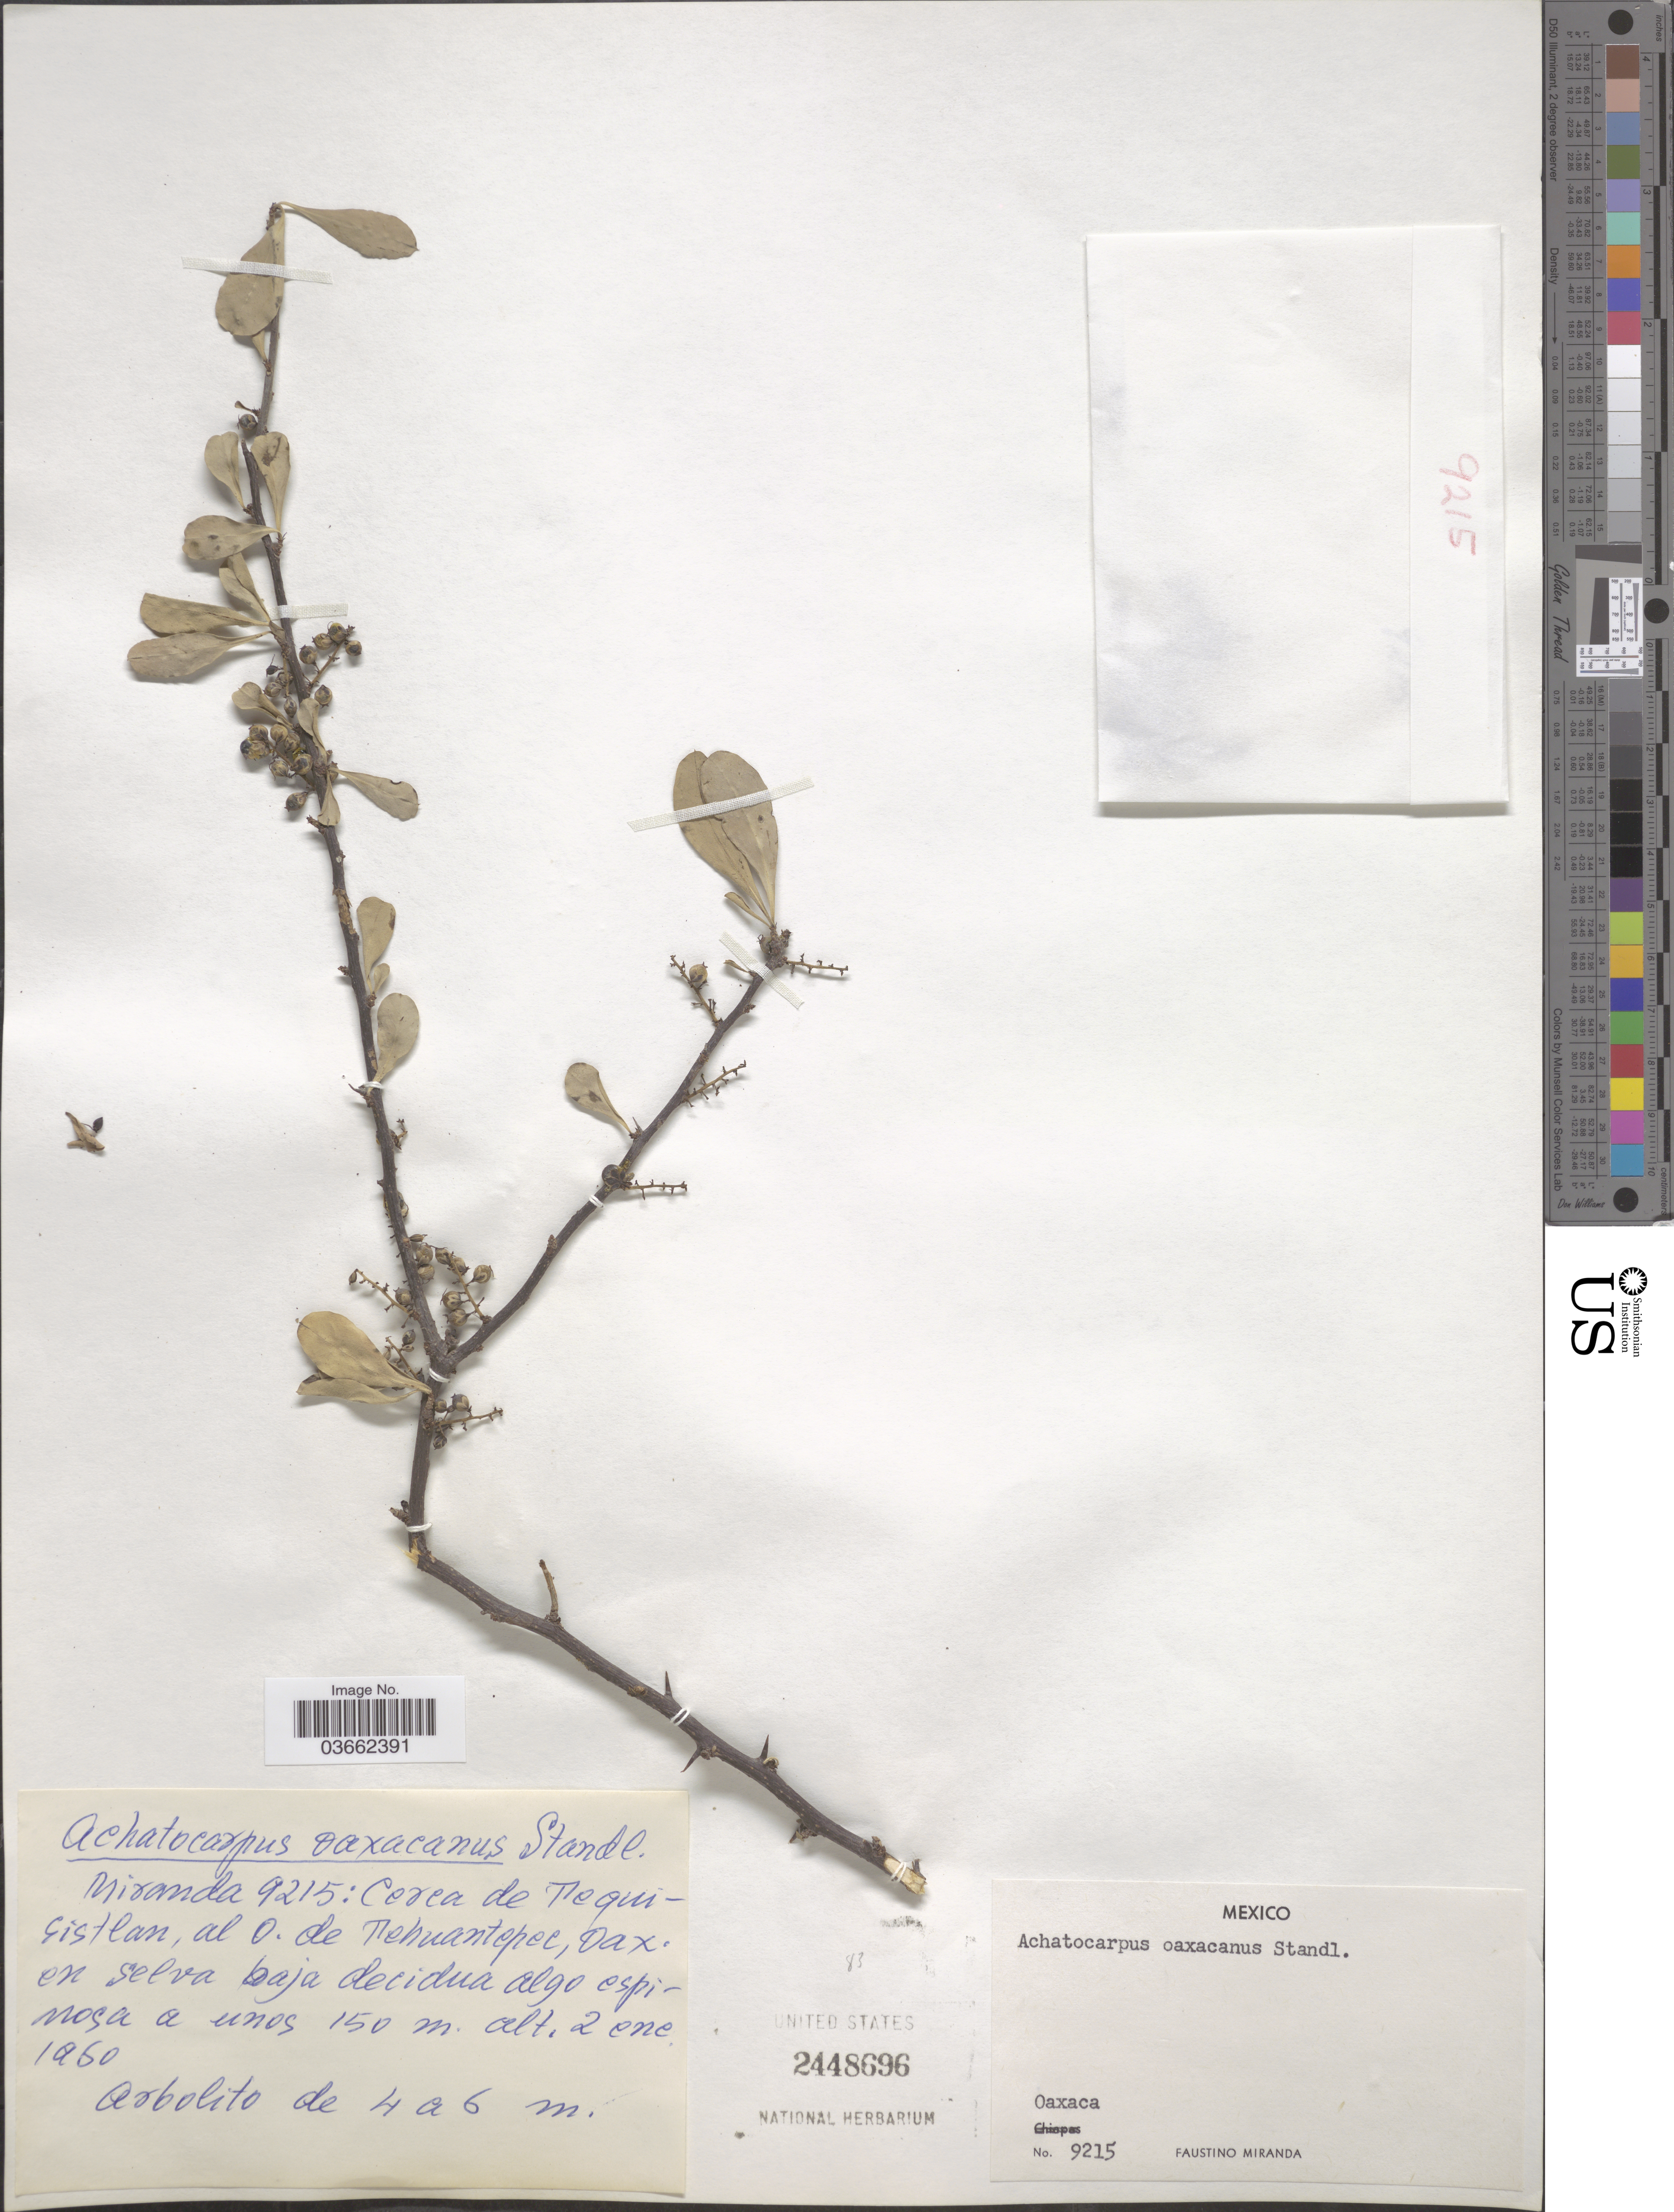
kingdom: Plantae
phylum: Tracheophyta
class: Magnoliopsida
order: Caryophyllales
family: Achatocarpaceae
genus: Achatocarpus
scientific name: Achatocarpus oaxacanus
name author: Standl.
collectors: F. Miranda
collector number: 9215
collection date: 1960-01-02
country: Mexico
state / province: Oaxaca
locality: Cerca de Tequisistlan, al O. de Tehuantepec.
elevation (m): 150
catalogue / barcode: US 2448696